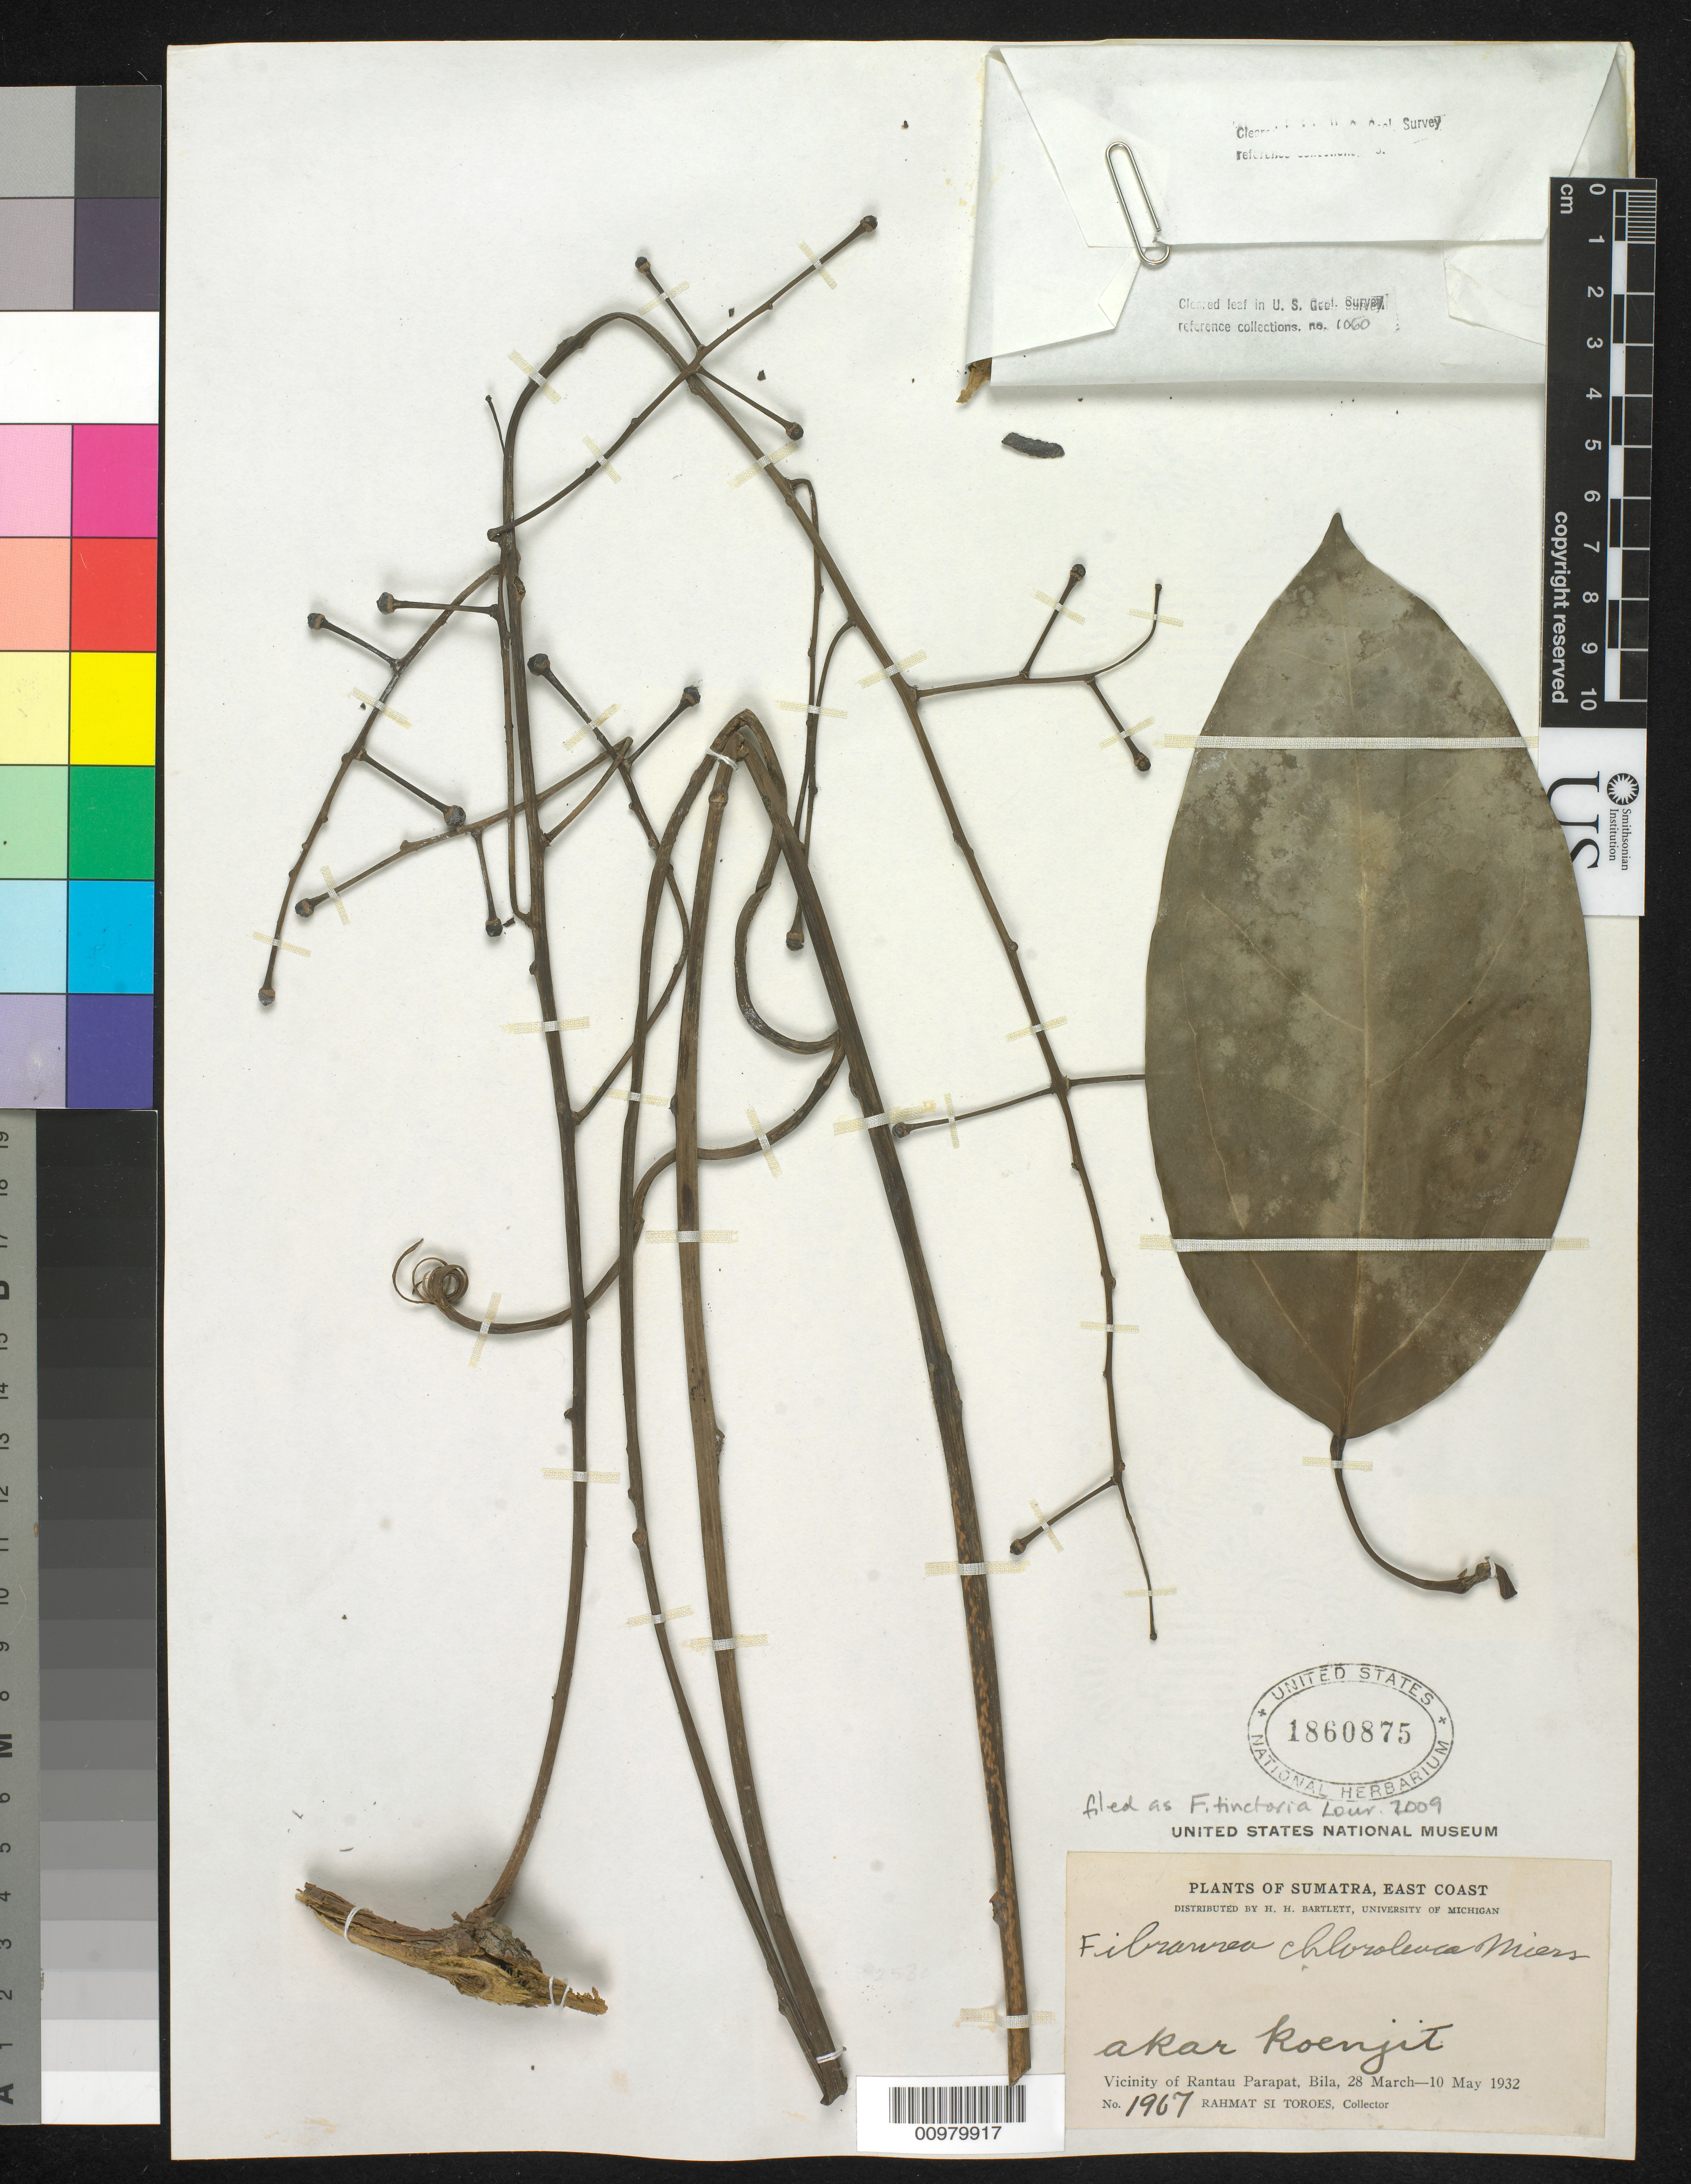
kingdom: Plantae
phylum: Tracheophyta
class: Magnoliopsida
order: Ranunculales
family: Menispermaceae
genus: Fibraurea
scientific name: Fibraurea tinctoria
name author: Lour.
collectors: Rahmat Si Boeea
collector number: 1967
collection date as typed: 28 Mar 1932 to 10 May 1932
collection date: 1932-03-28/1932-05-10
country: Indonesia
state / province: Sumatra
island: Sumatra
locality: Vicinity of Rantau Parapat, Bila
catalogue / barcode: US 1860875